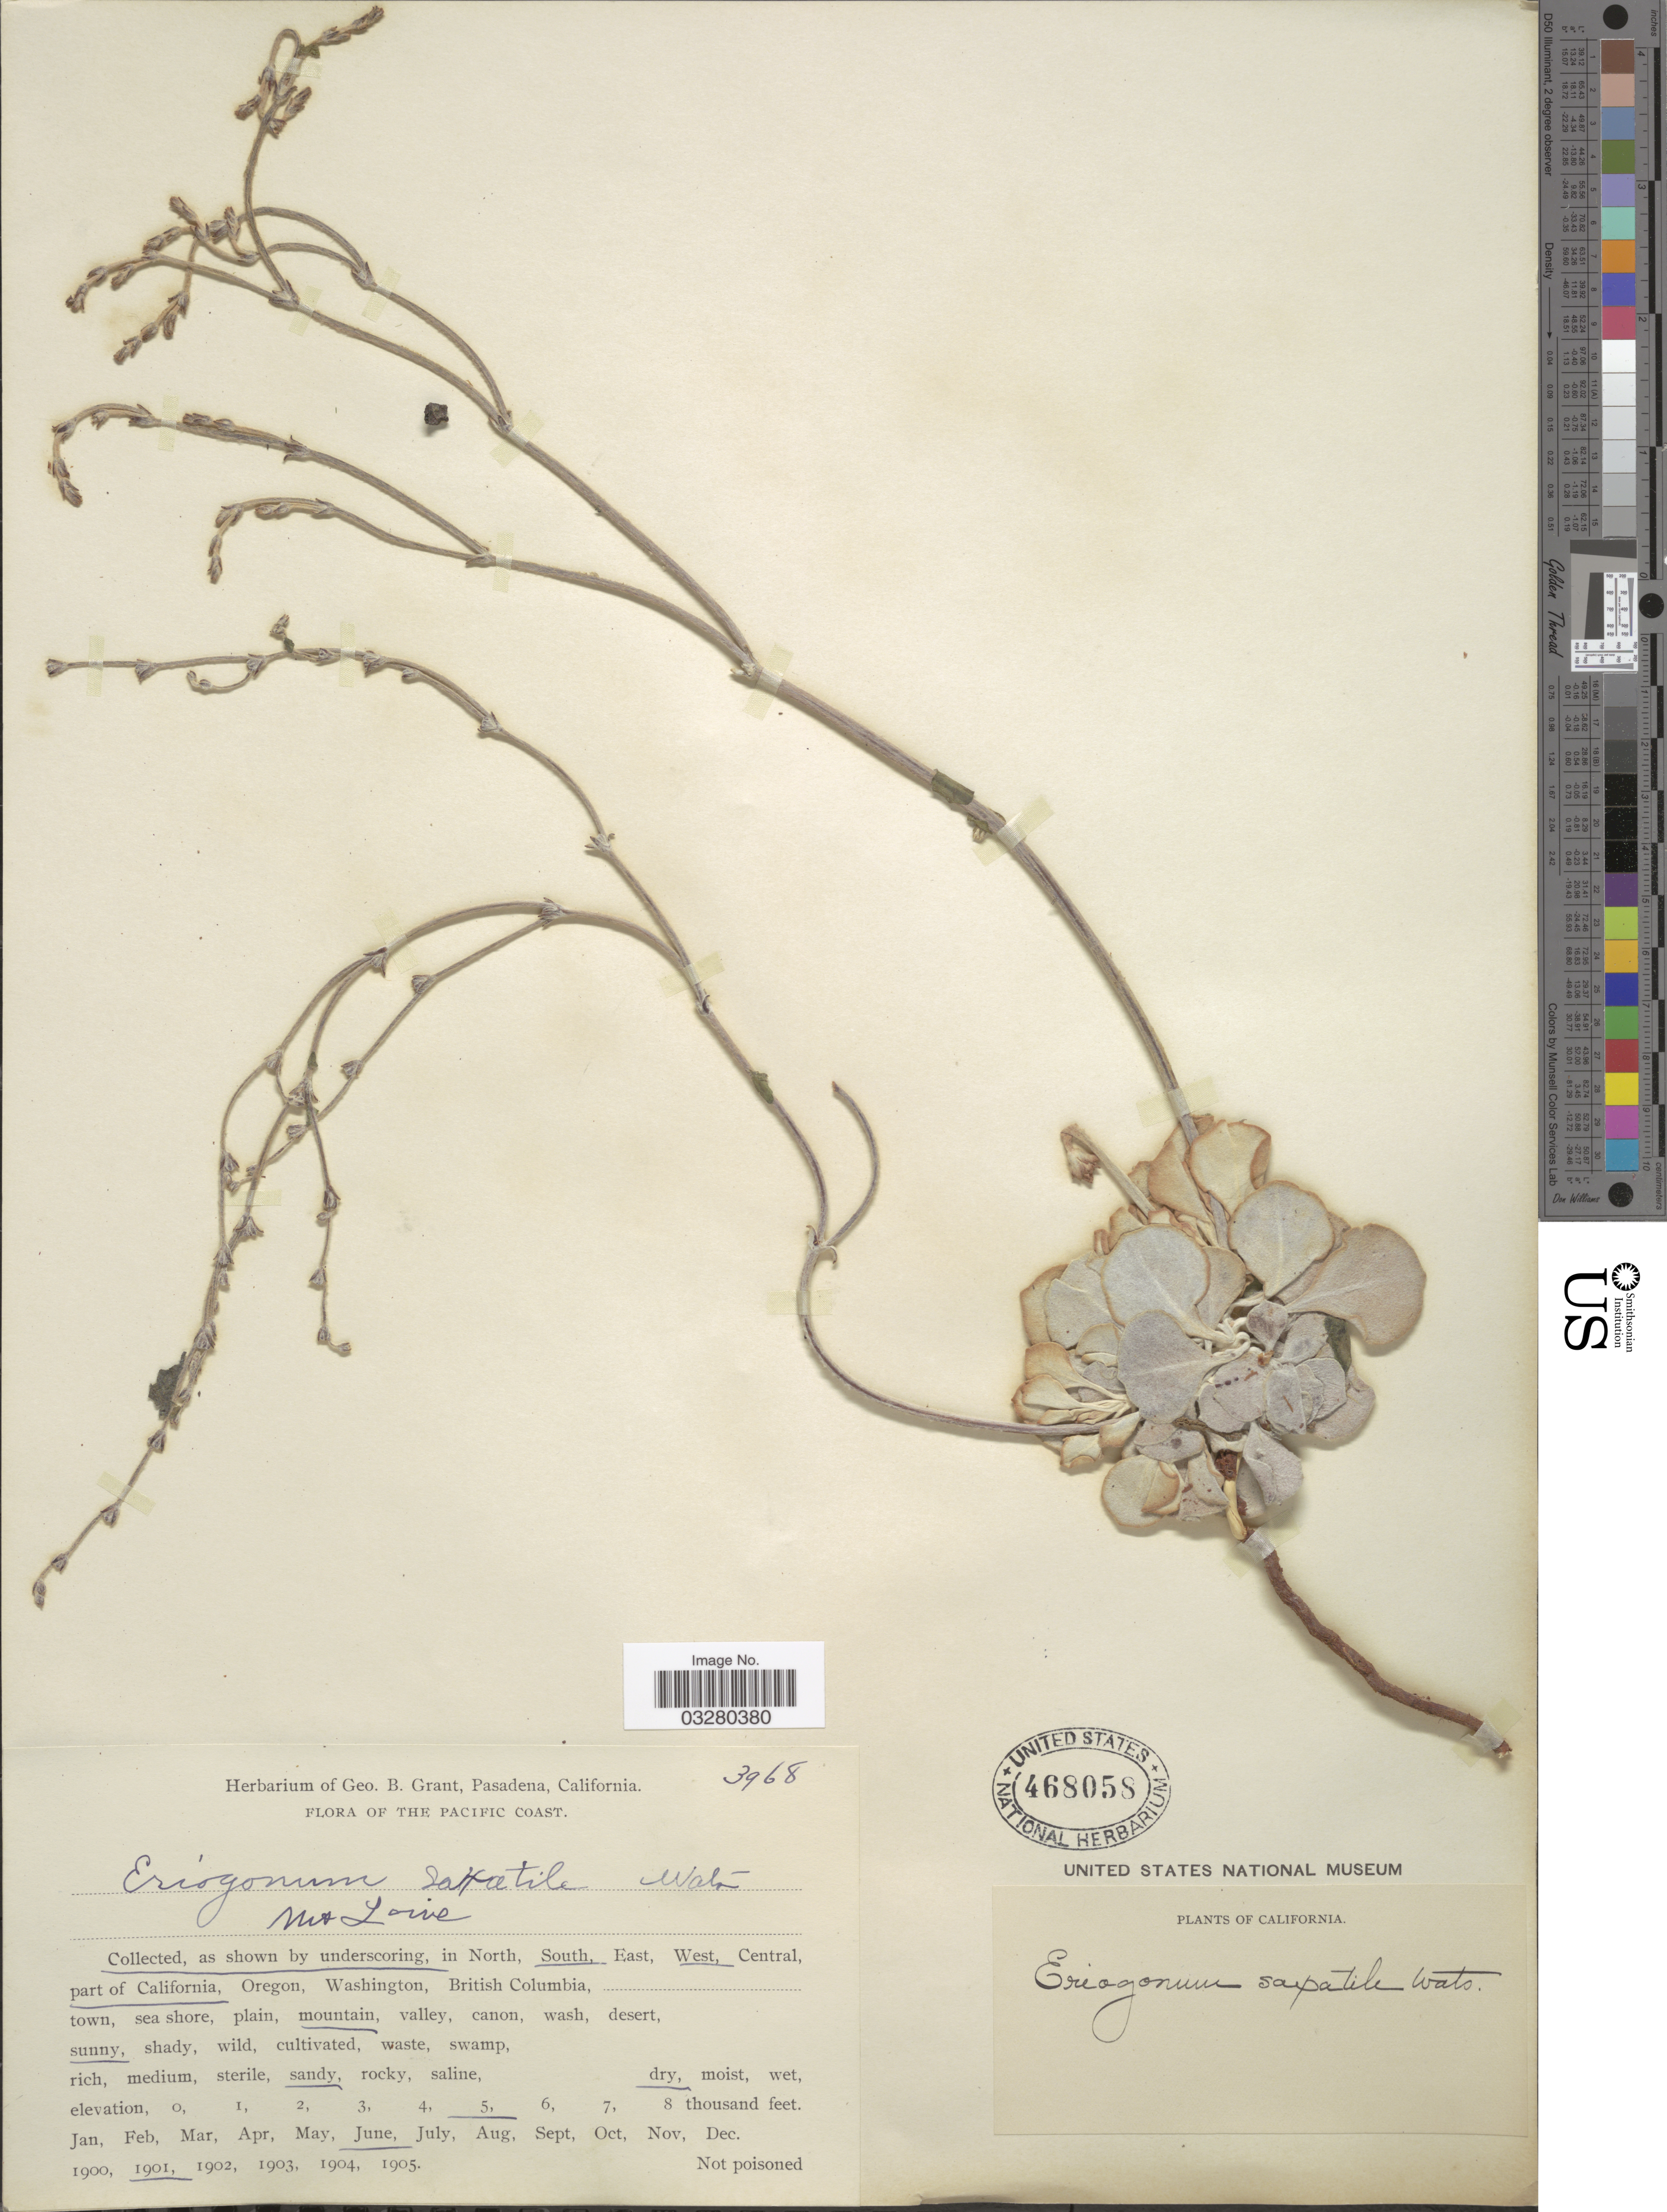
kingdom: Plantae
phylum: Tracheophyta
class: Magnoliopsida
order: Caryophyllales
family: Polygonaceae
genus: Eriogonum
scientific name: Eriogonum saxatile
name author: S. Watson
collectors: ex herb. Geo. B. Grant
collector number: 3968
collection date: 1901-06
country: United States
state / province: California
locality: The Pacific Coast. South, West part of California.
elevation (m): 1524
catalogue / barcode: US 468058